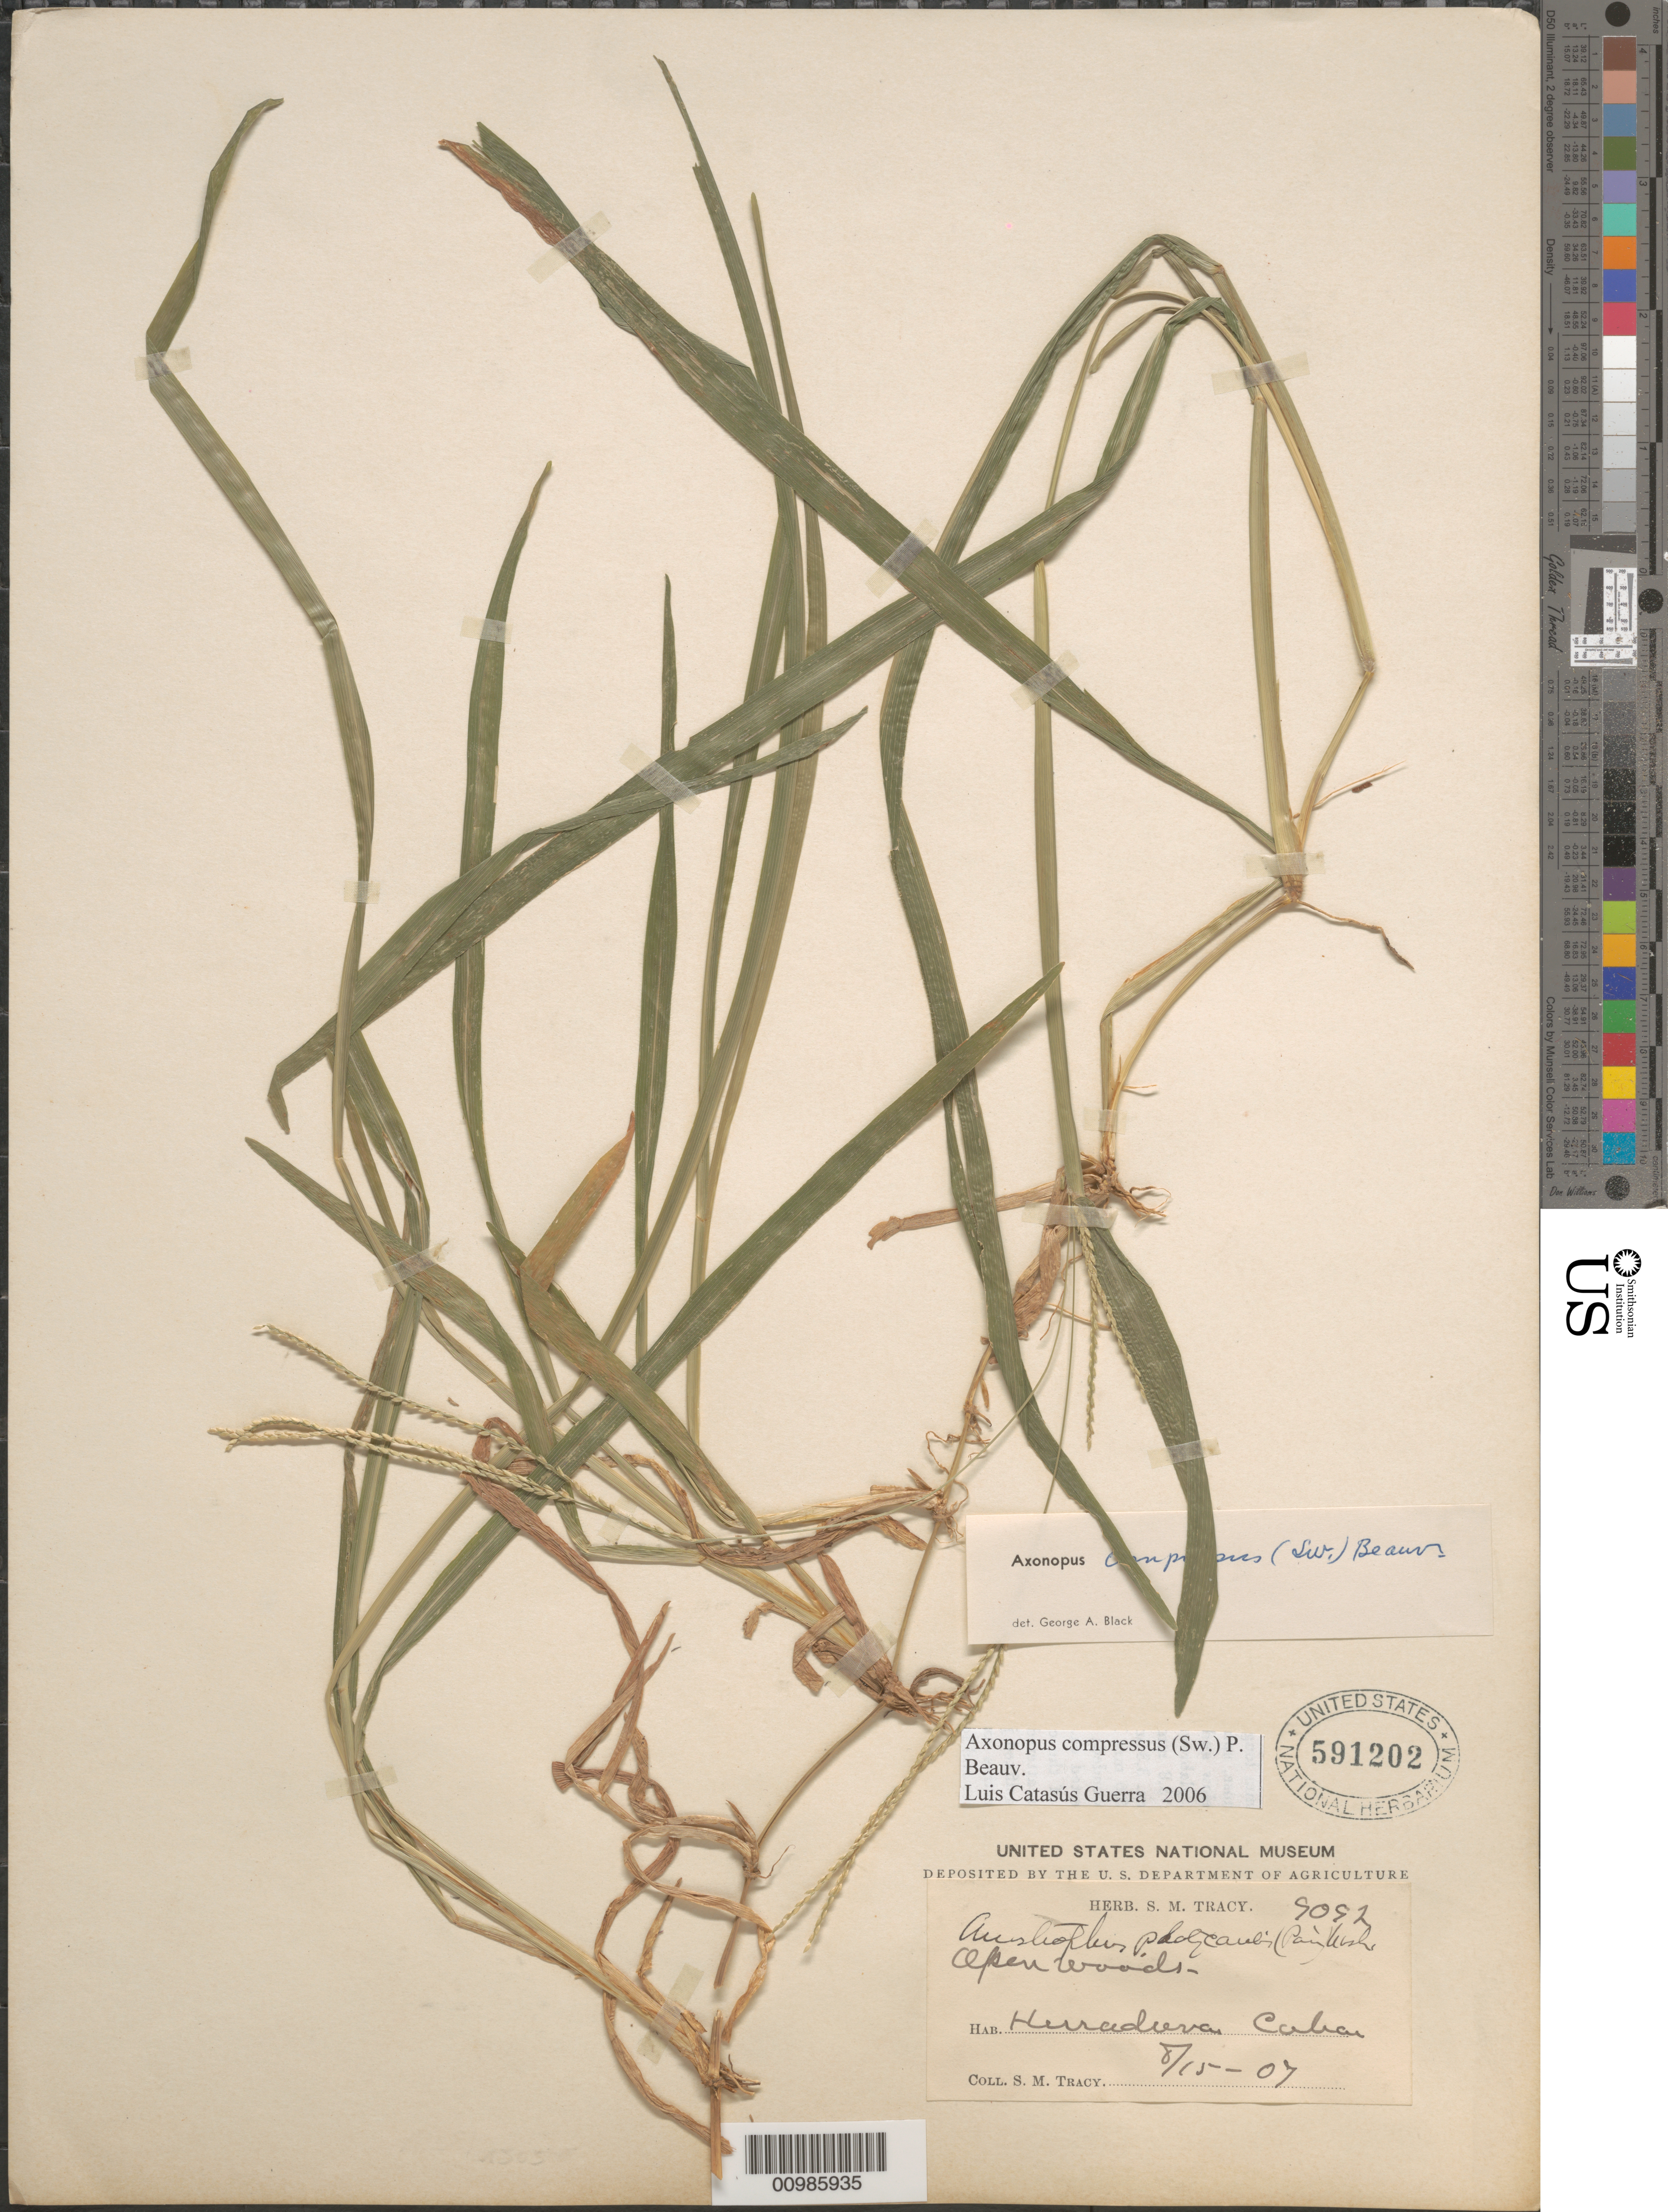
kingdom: Plantae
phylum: Tracheophyta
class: Liliopsida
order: Poales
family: Poaceae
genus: Axonopus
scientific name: Axonopus compressus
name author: (Sw.) P. Beauv.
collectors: S. M. Tracy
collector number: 9092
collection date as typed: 15 Aug 1907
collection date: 1907-08-15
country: Cuba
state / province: Ciego de Ávila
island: Cuba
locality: Herradura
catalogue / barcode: US 591202